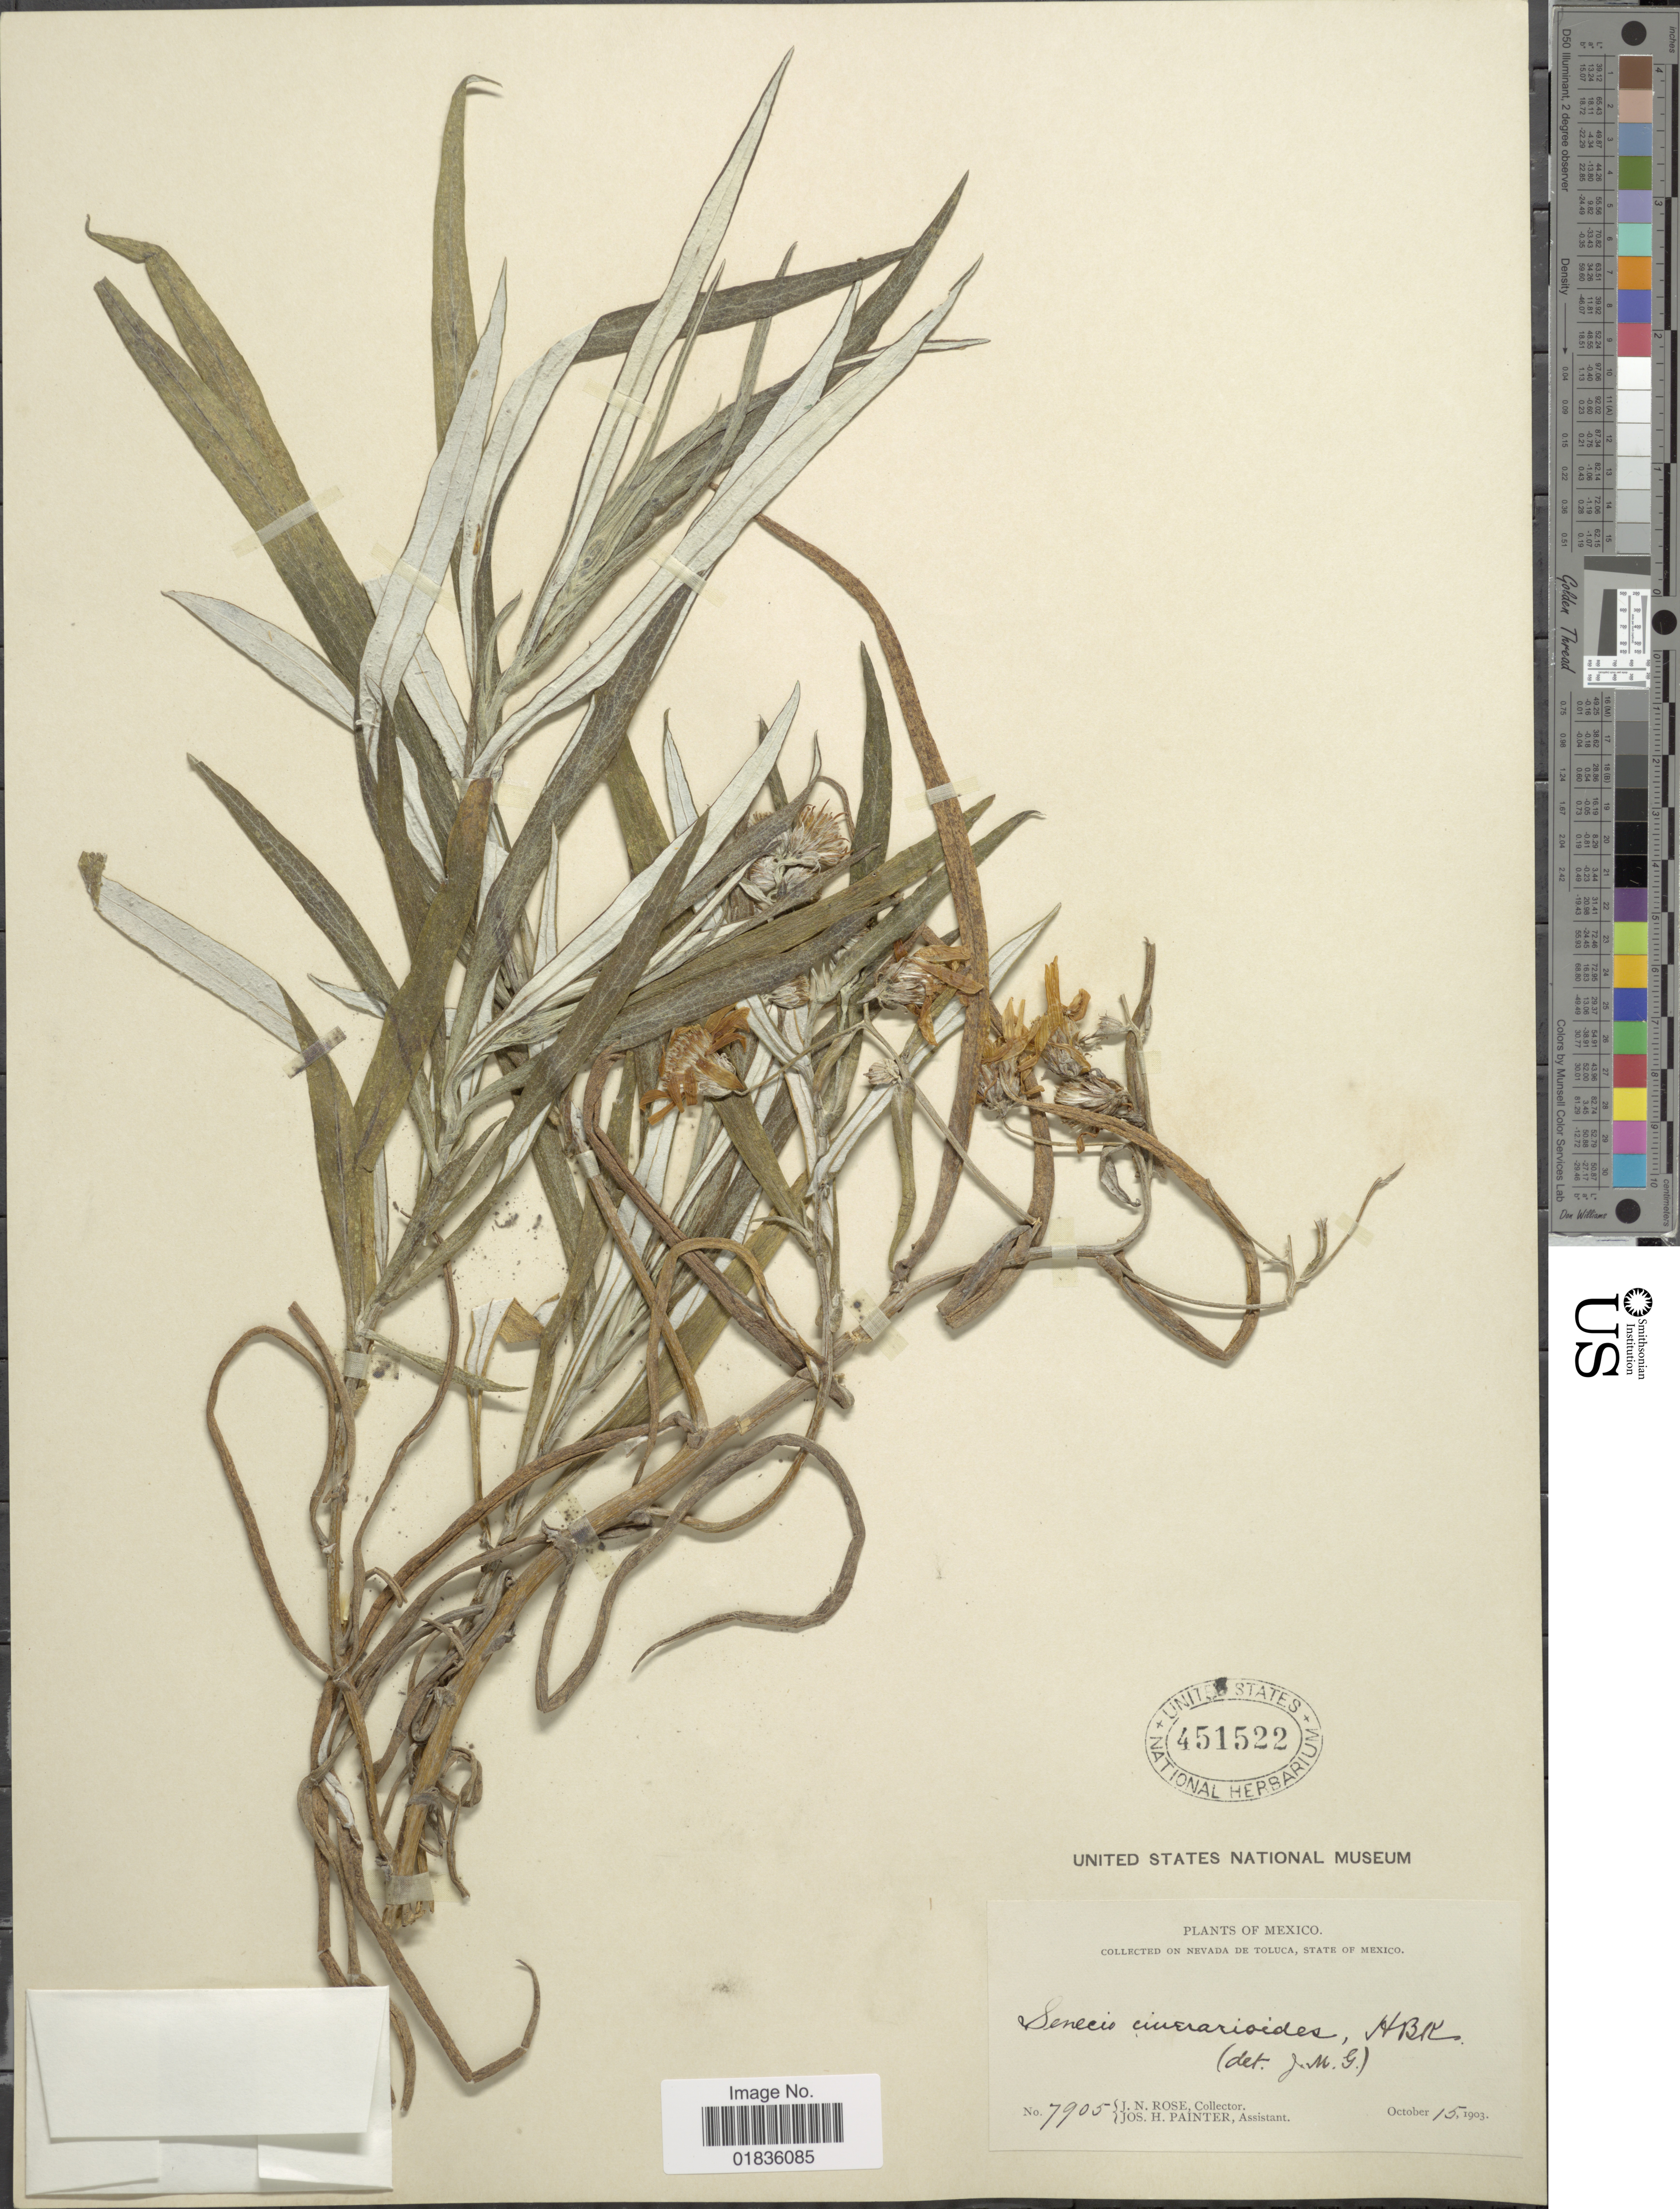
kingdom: Plantae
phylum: Tracheophyta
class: Magnoliopsida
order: Asterales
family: Asteraceae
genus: Senecio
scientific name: Senecio cinerarioides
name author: Kunth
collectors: J. N. Rose & J. H. Painter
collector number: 7905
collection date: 1903-10-15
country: Mexico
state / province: México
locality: On Nevado de Toluca.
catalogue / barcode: US 451522